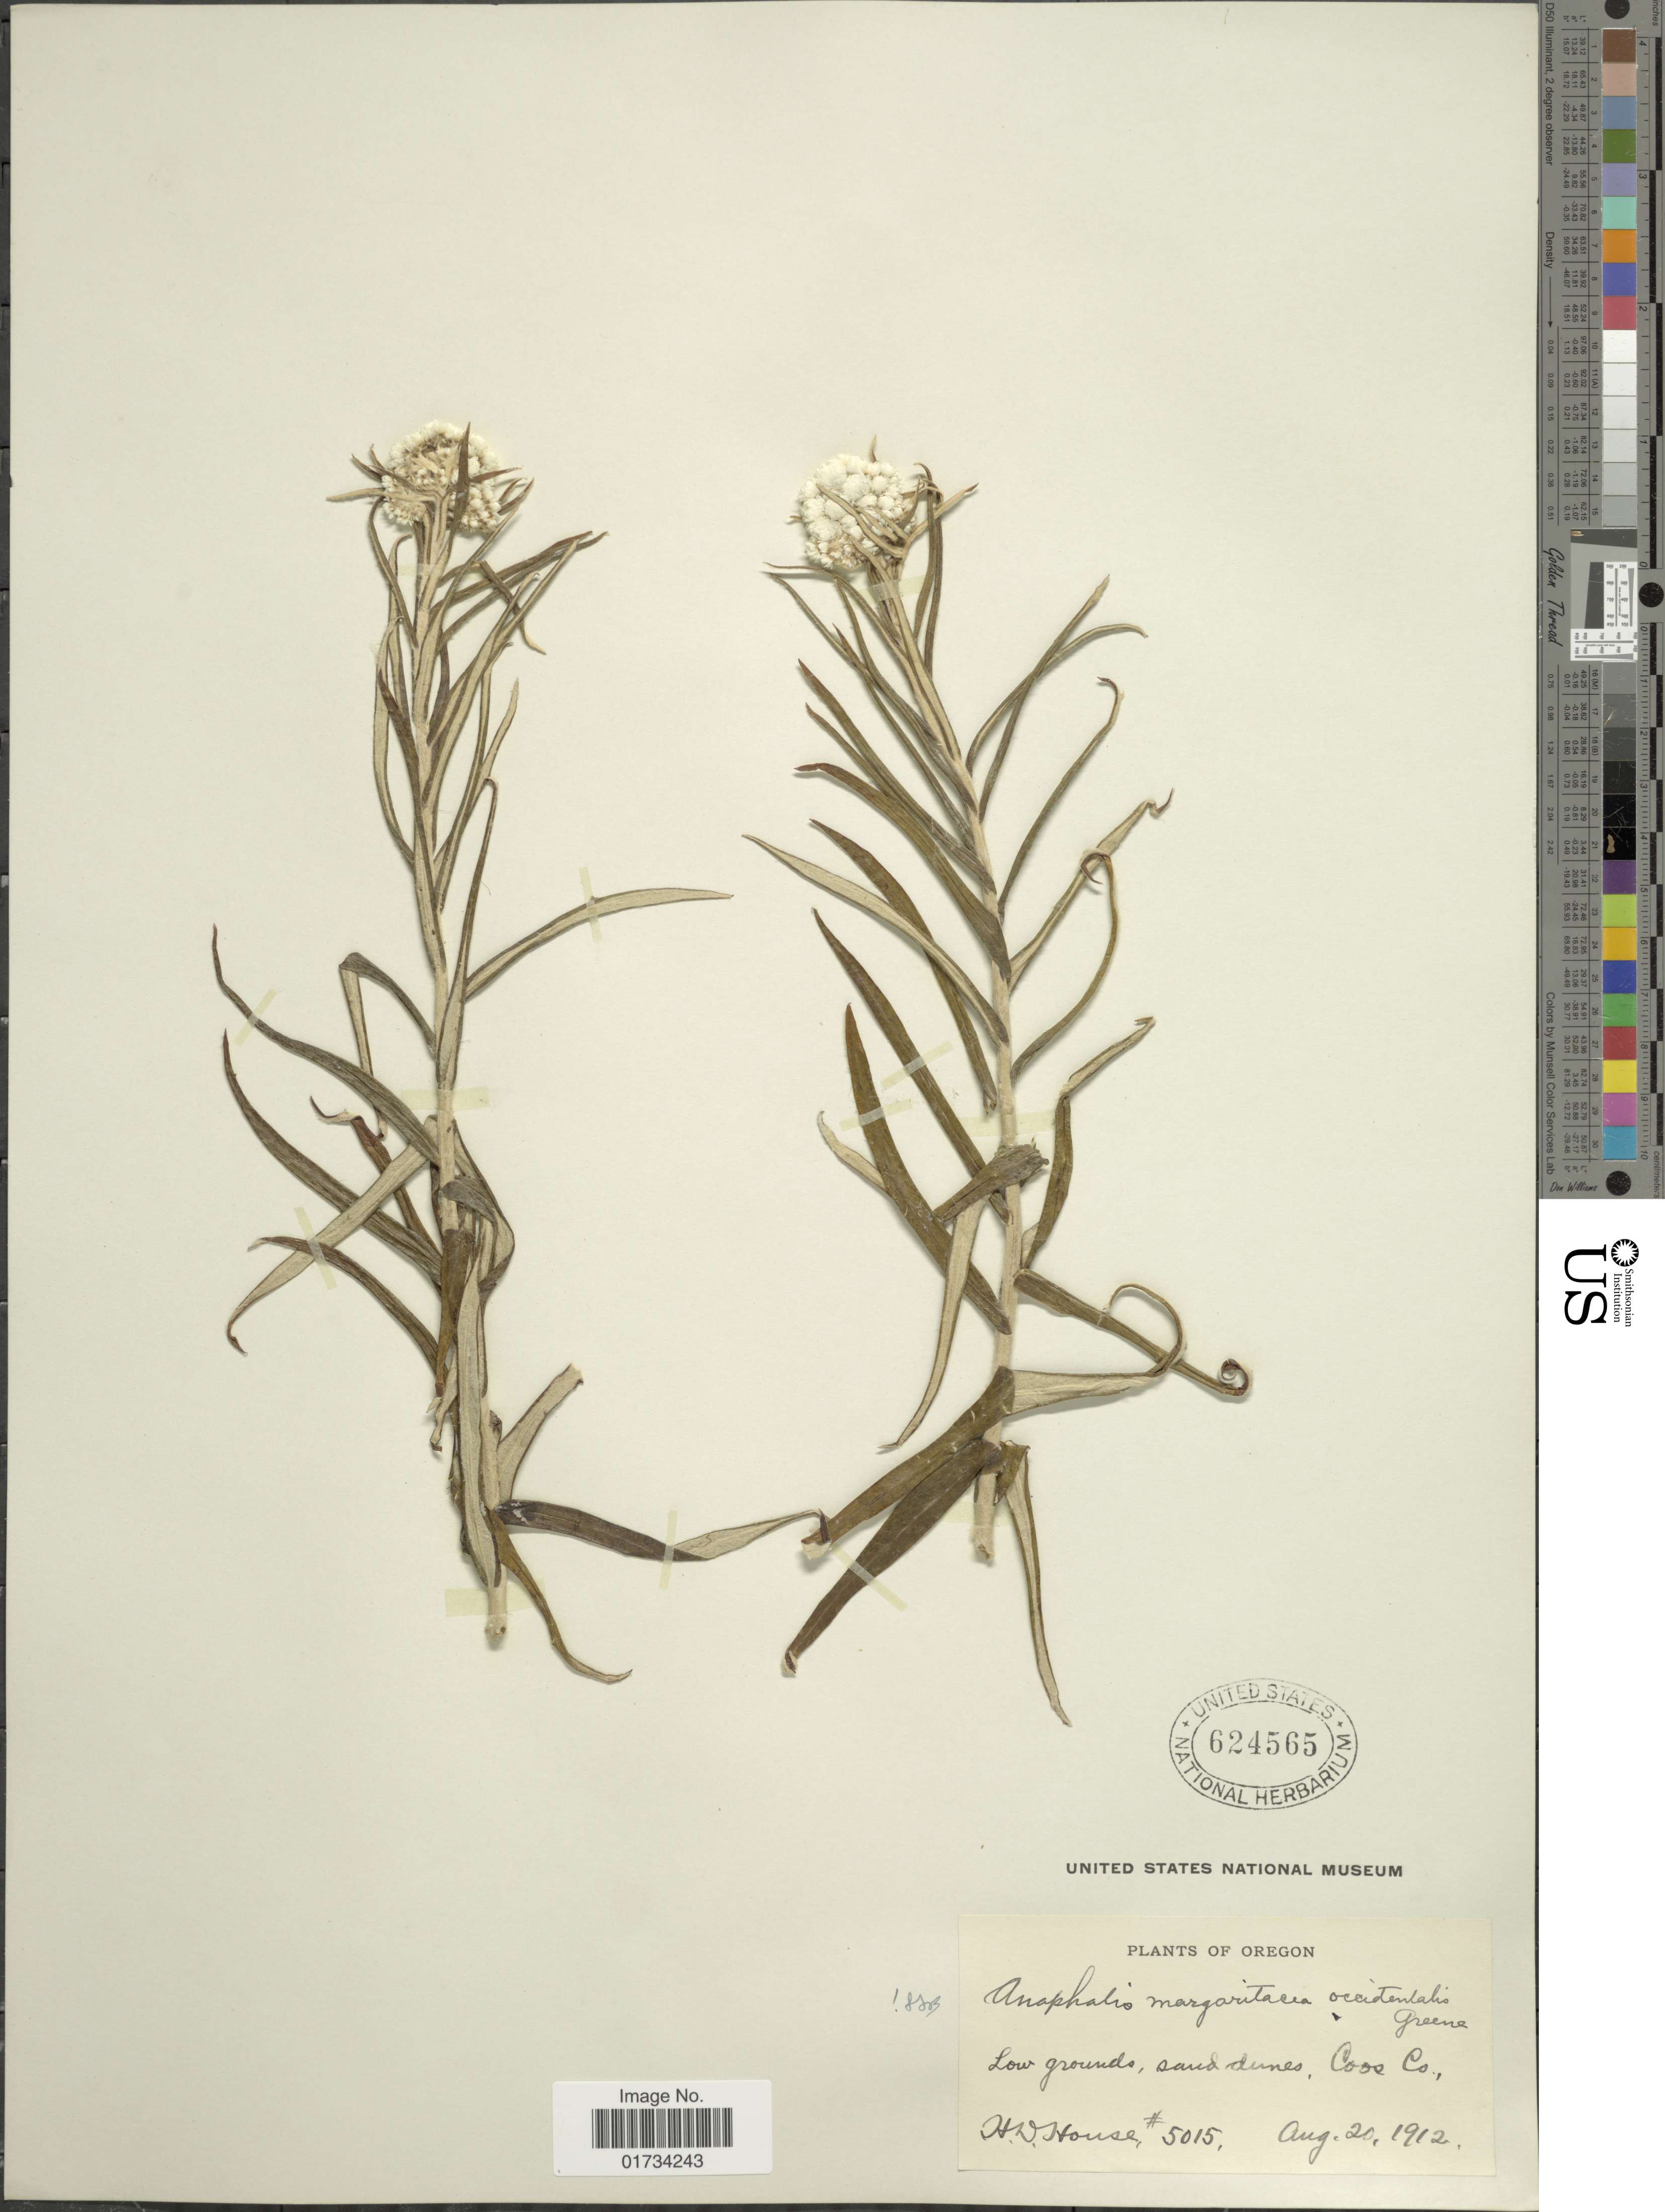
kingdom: Plantae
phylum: Tracheophyta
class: Magnoliopsida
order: Asterales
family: Asteraceae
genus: Anaphalis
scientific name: Anaphalis margaritacea var. occidentalis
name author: Greene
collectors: H. D. House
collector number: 5015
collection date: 1912-08-20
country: United States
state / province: Oregon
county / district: Coos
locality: Low ground, sand dunes, Coos Co.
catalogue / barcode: US 624565